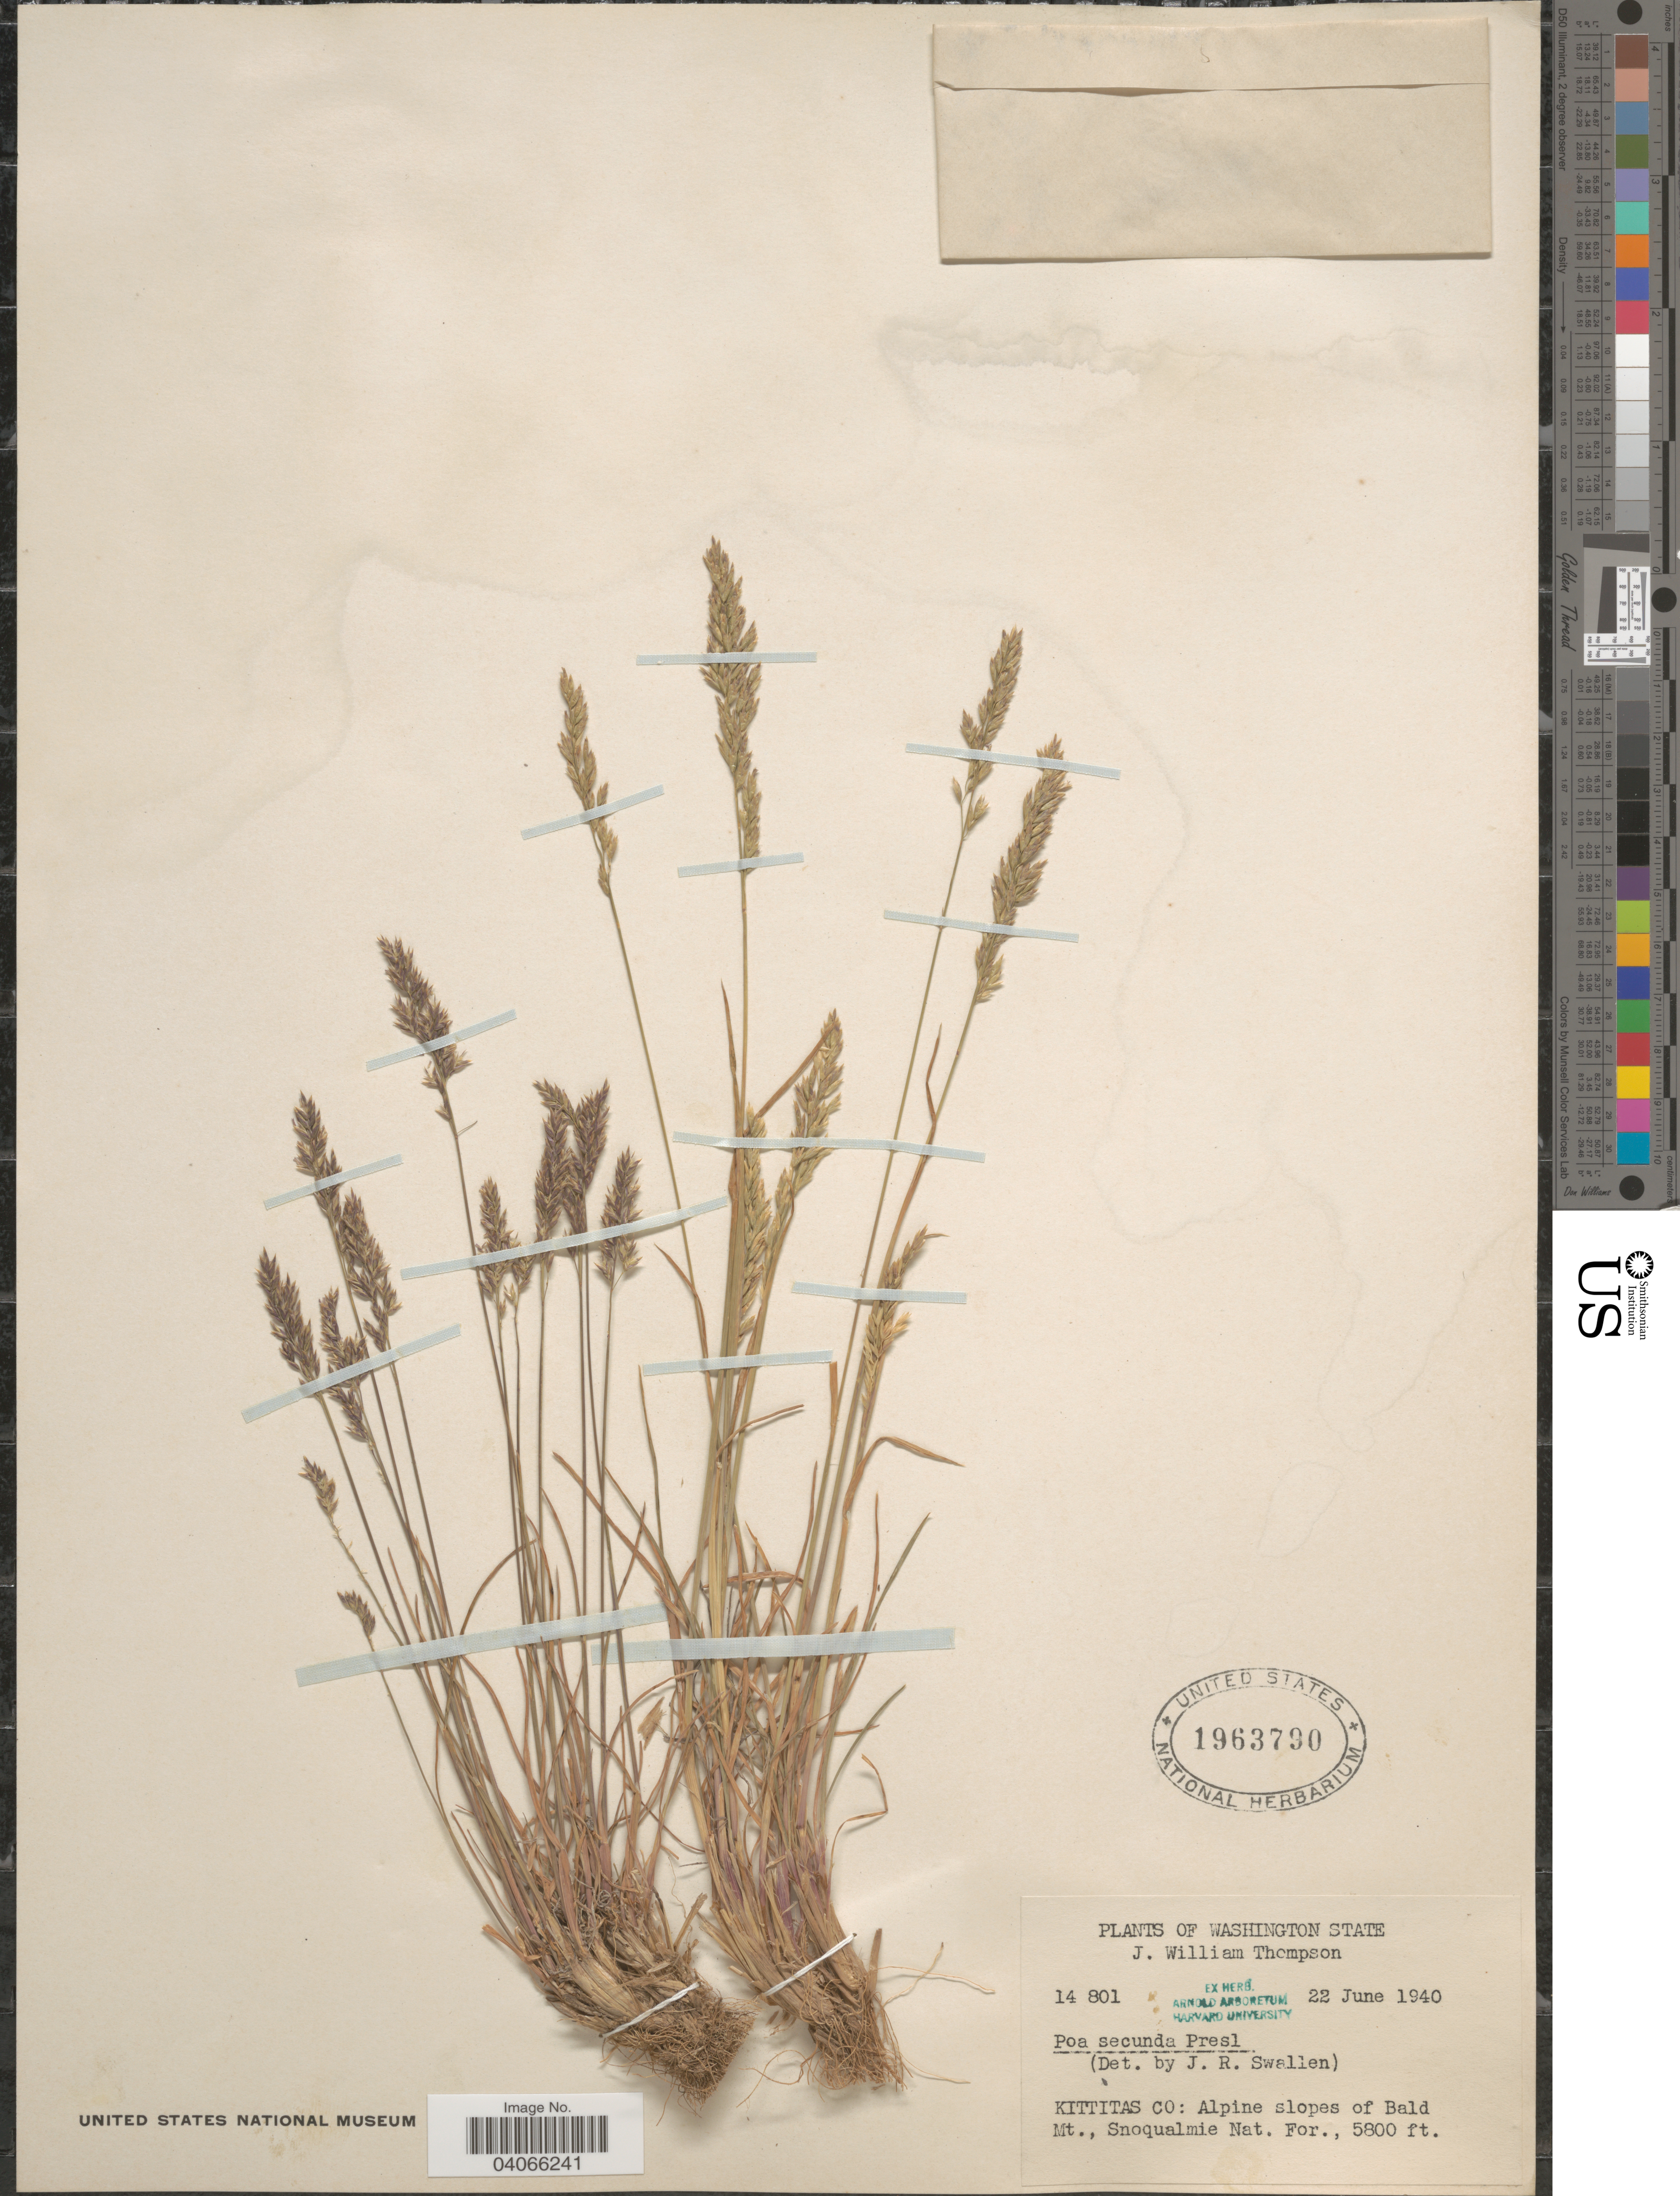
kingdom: Plantae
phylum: Tracheophyta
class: Liliopsida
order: Poales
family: Poaceae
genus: Poa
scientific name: Poa secunda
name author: J. Presl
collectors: J. W. Thompson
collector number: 14801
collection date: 1940-06-22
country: United States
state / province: Washington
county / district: Kittitas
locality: Kittitas Co: Alpine slopes of Bald Mt., Snoqualmie Nat. For.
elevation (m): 1768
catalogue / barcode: US 1963790